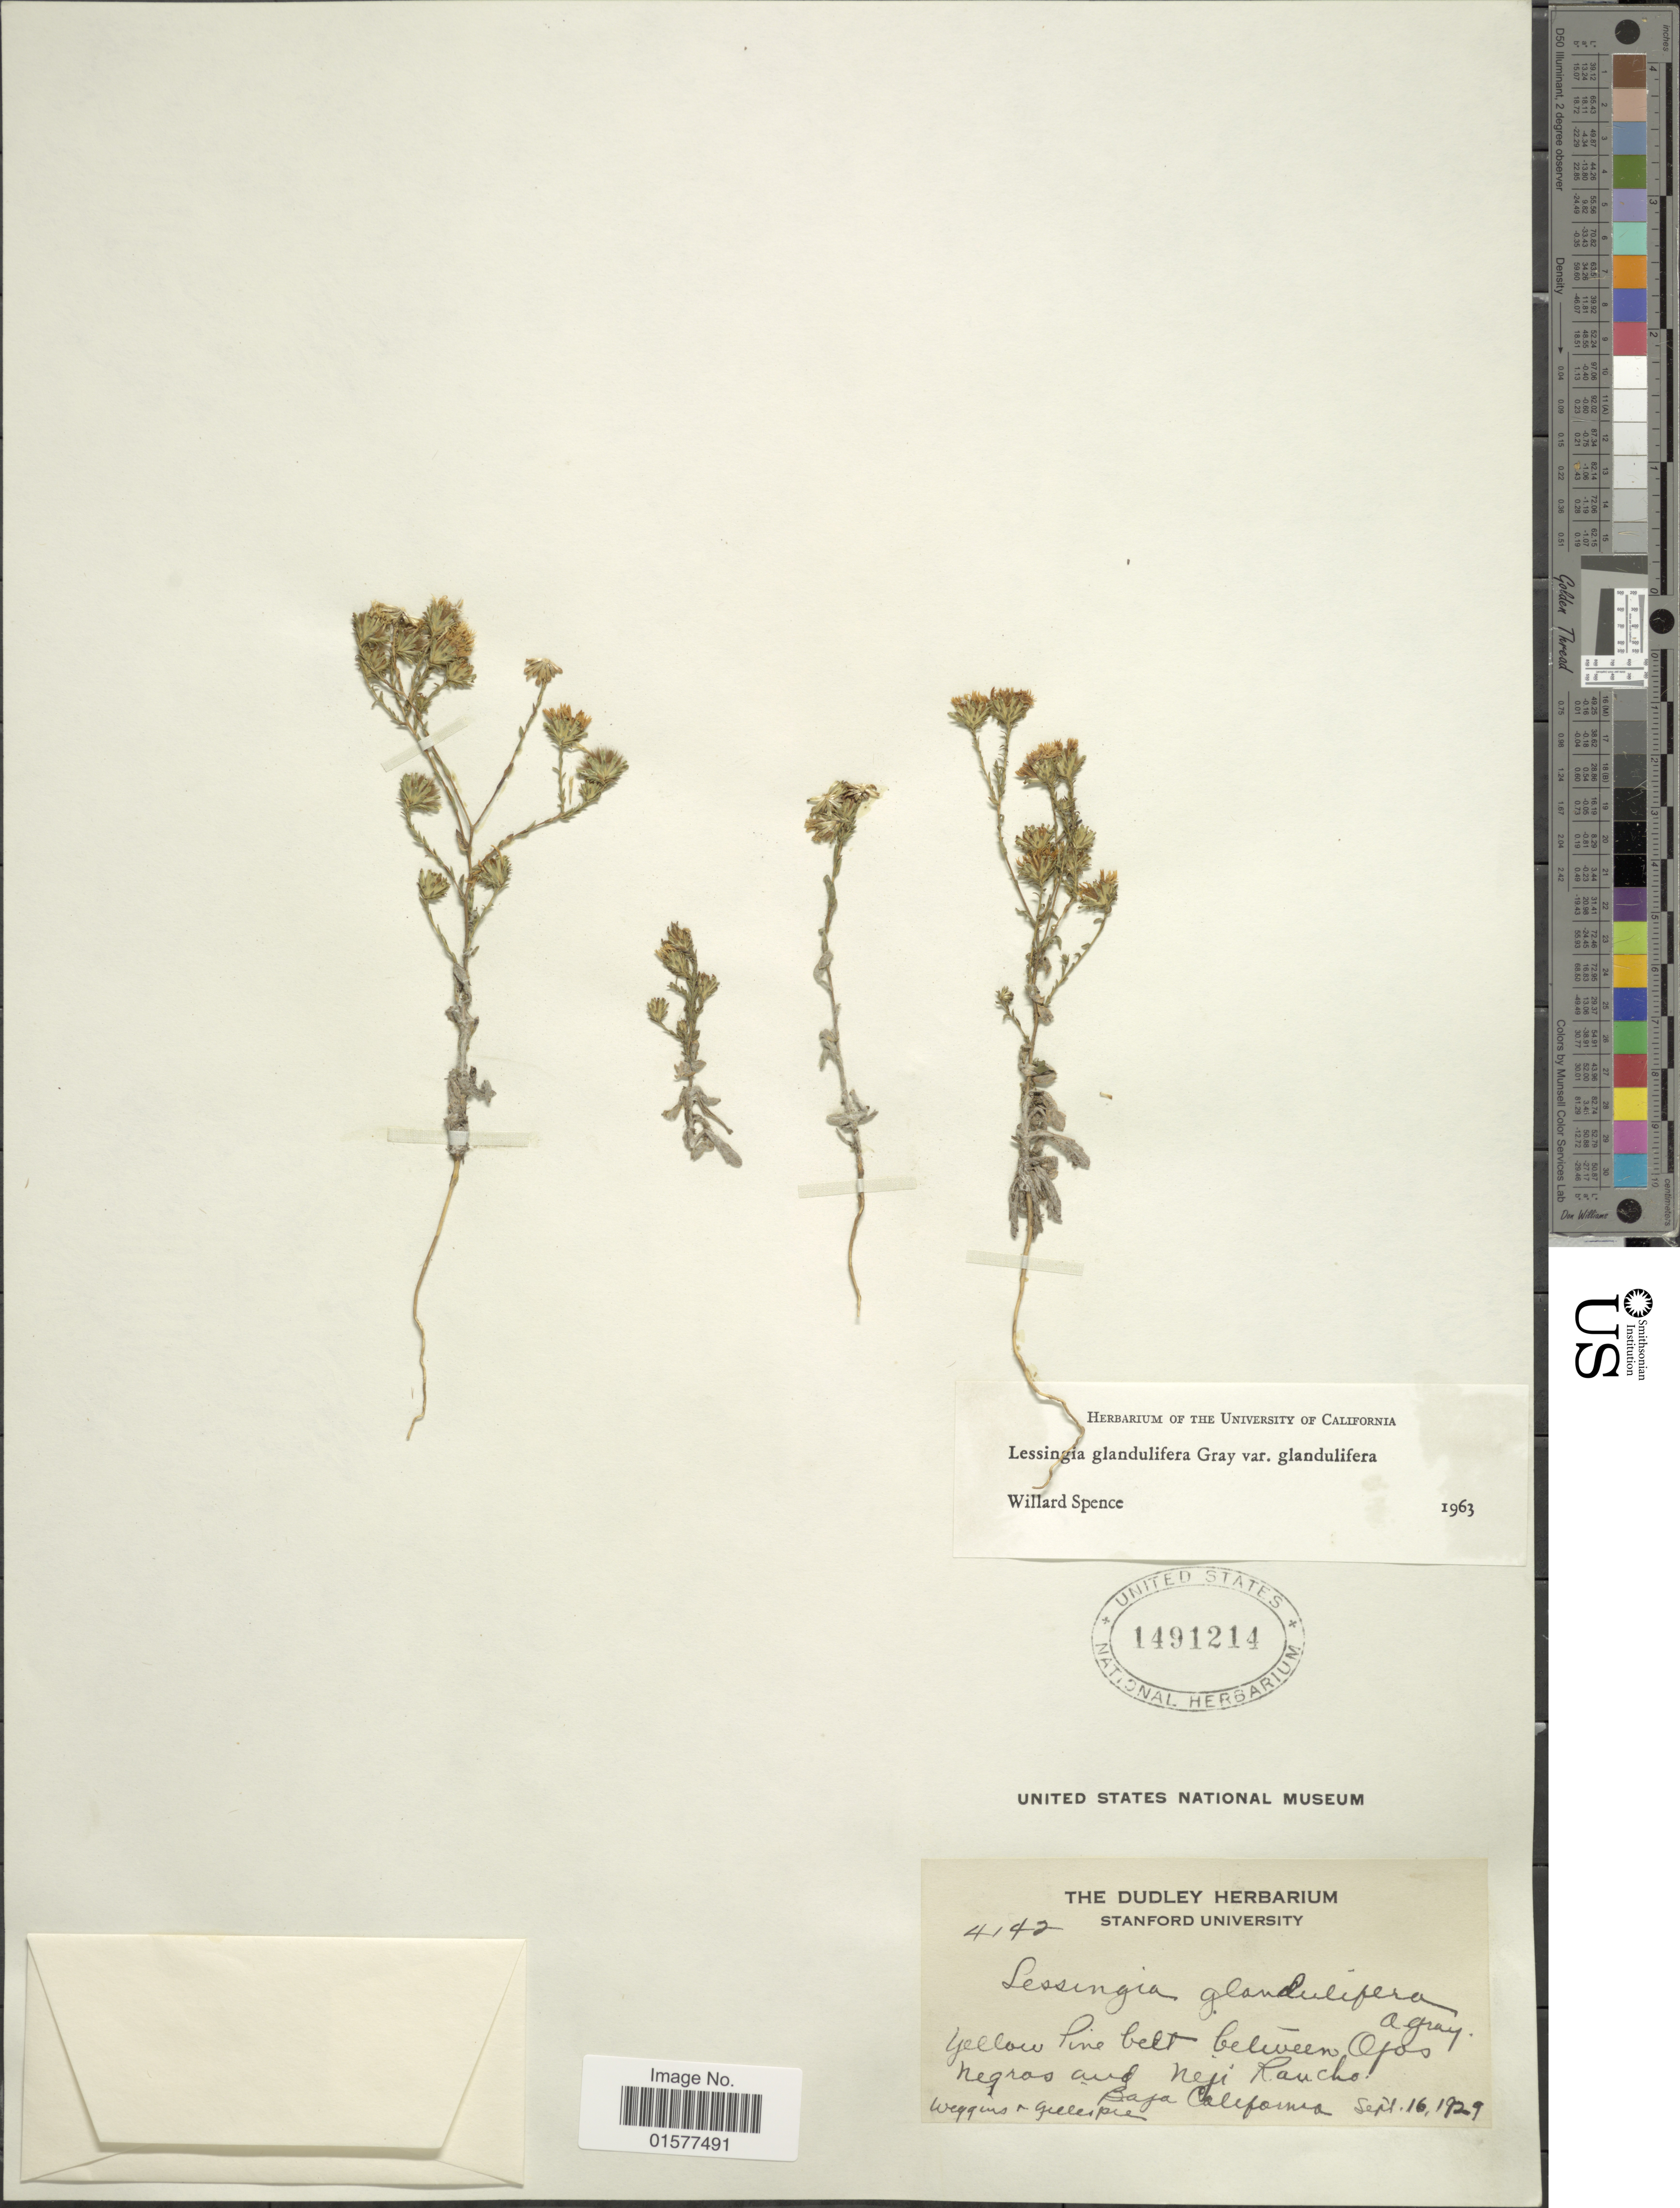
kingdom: Plantae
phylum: Tracheophyta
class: Magnoliopsida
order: Asterales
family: Asteraceae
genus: Lessingia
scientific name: Lessingia glandulifera var. glandulifera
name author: (A. Gray) J.T. Howell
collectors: -- Wiggins & -- Gillespie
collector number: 4142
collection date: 1929-09-16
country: Mexico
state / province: Baja California Norte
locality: Yellow Pine belt between Ojos Negros and Neji Rancho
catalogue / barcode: US 1491214